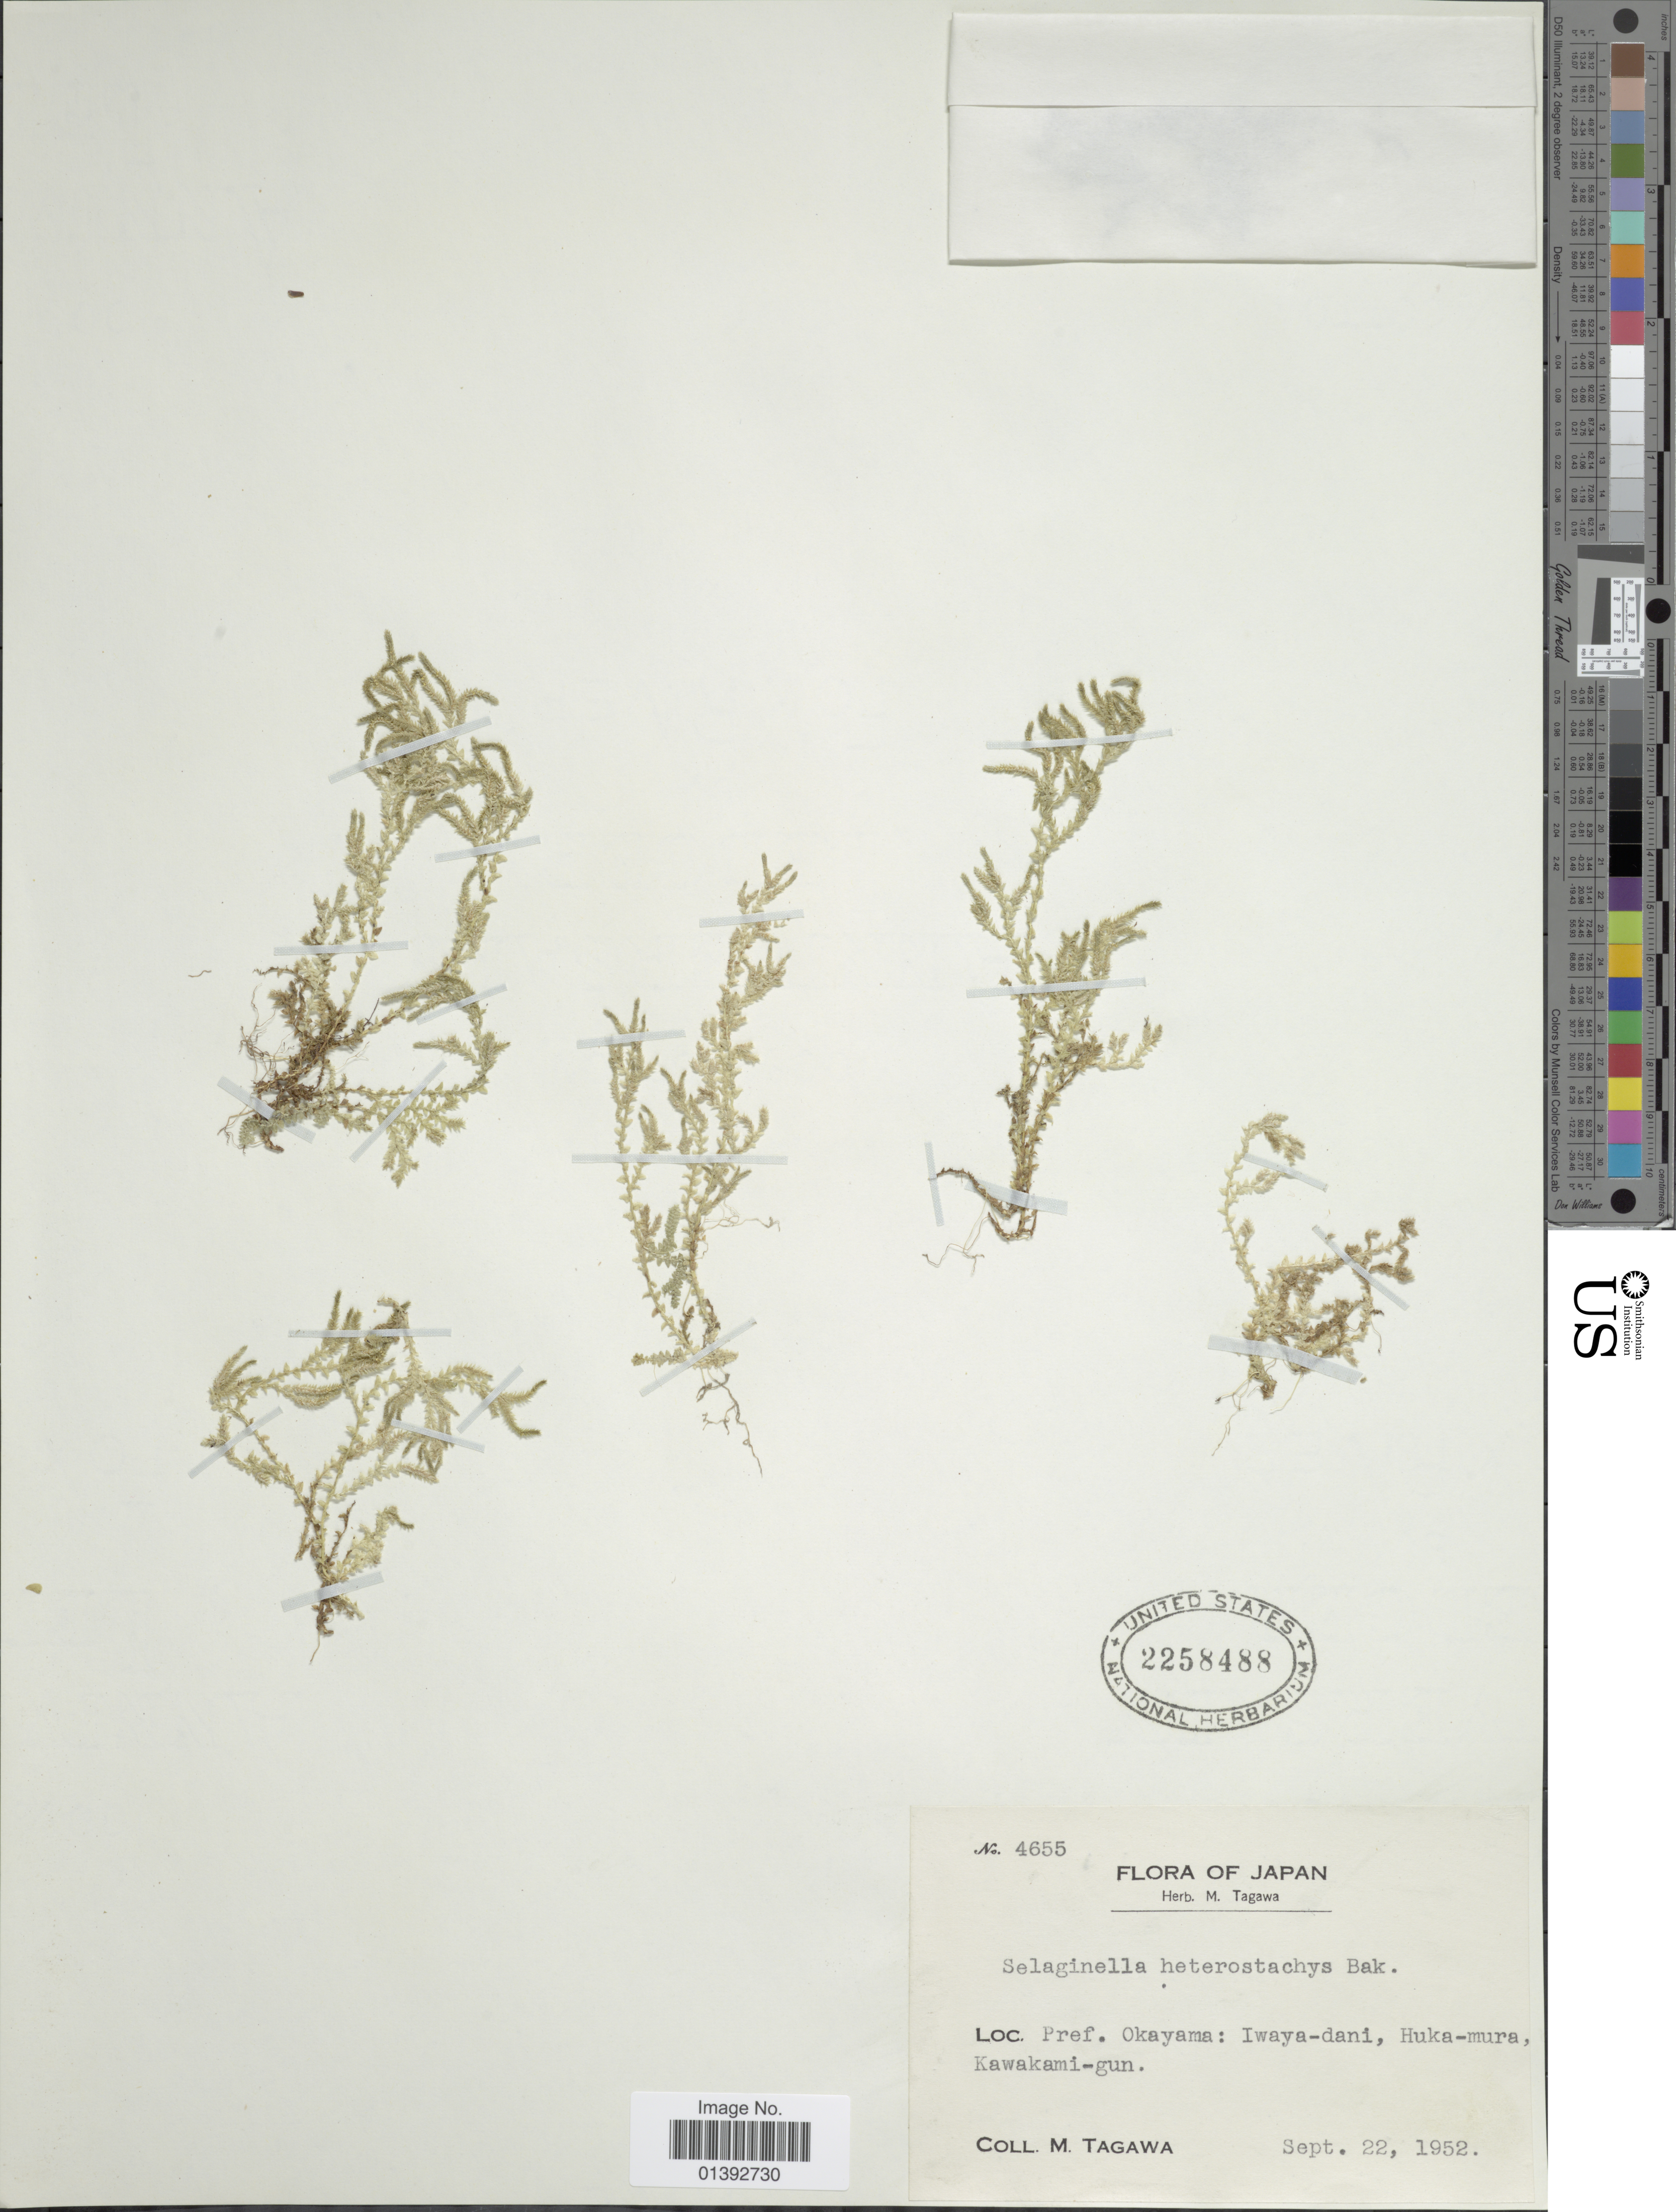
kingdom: Plantae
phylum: Tracheophyta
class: Lycopodiopsida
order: Selaginellales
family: Selaginellaceae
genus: Selaginella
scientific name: Selaginella heterostachys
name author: Baker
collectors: M. Tagawa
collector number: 4655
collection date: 1952-09-22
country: Japan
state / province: Okayama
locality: Iwaya-dani, Huka-mura, Kawakamki-gun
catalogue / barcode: US 2258488